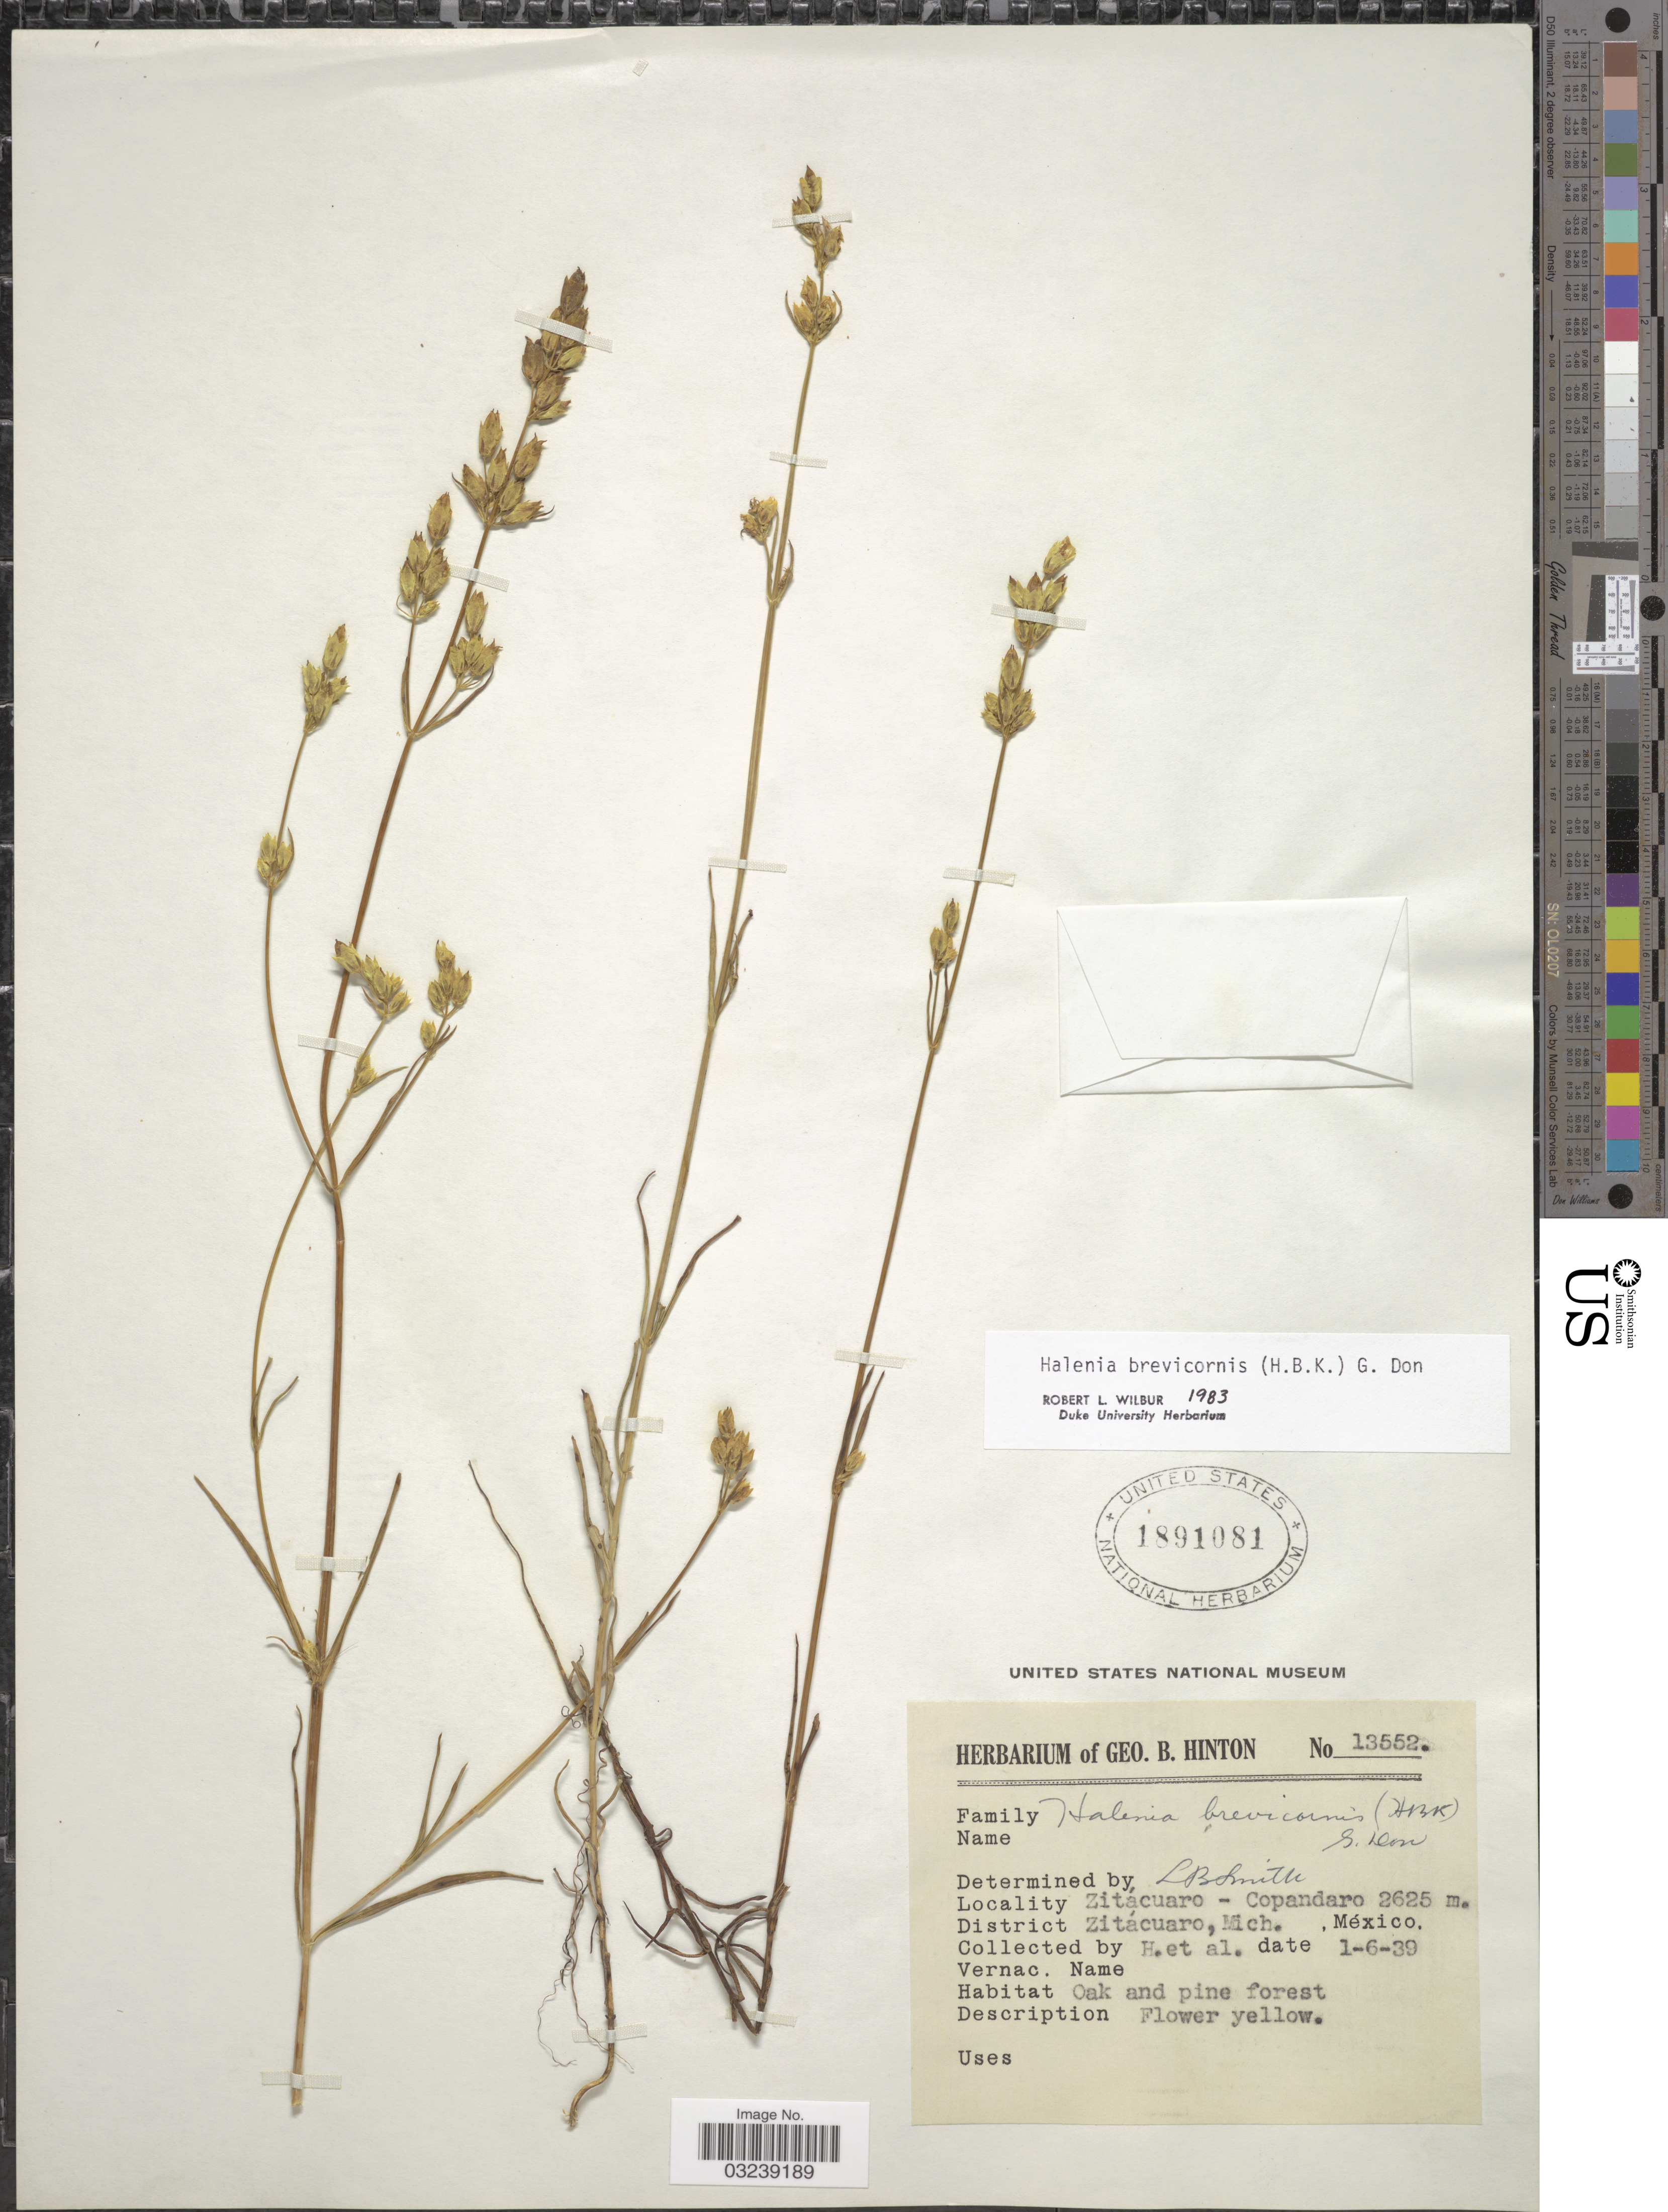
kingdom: Plantae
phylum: Tracheophyta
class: Magnoliopsida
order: Gentianales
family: Gentianaceae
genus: Halenia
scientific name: Halenia brevicornis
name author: (Kunth) G. Don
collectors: G. B. Hinton & et al.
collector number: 13552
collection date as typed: Transcribed d/m/y: 6/1/39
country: Mexico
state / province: Michoacán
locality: Zitácuaro - Copandaro. District Zitácuaro.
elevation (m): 2625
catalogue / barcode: US 1891081